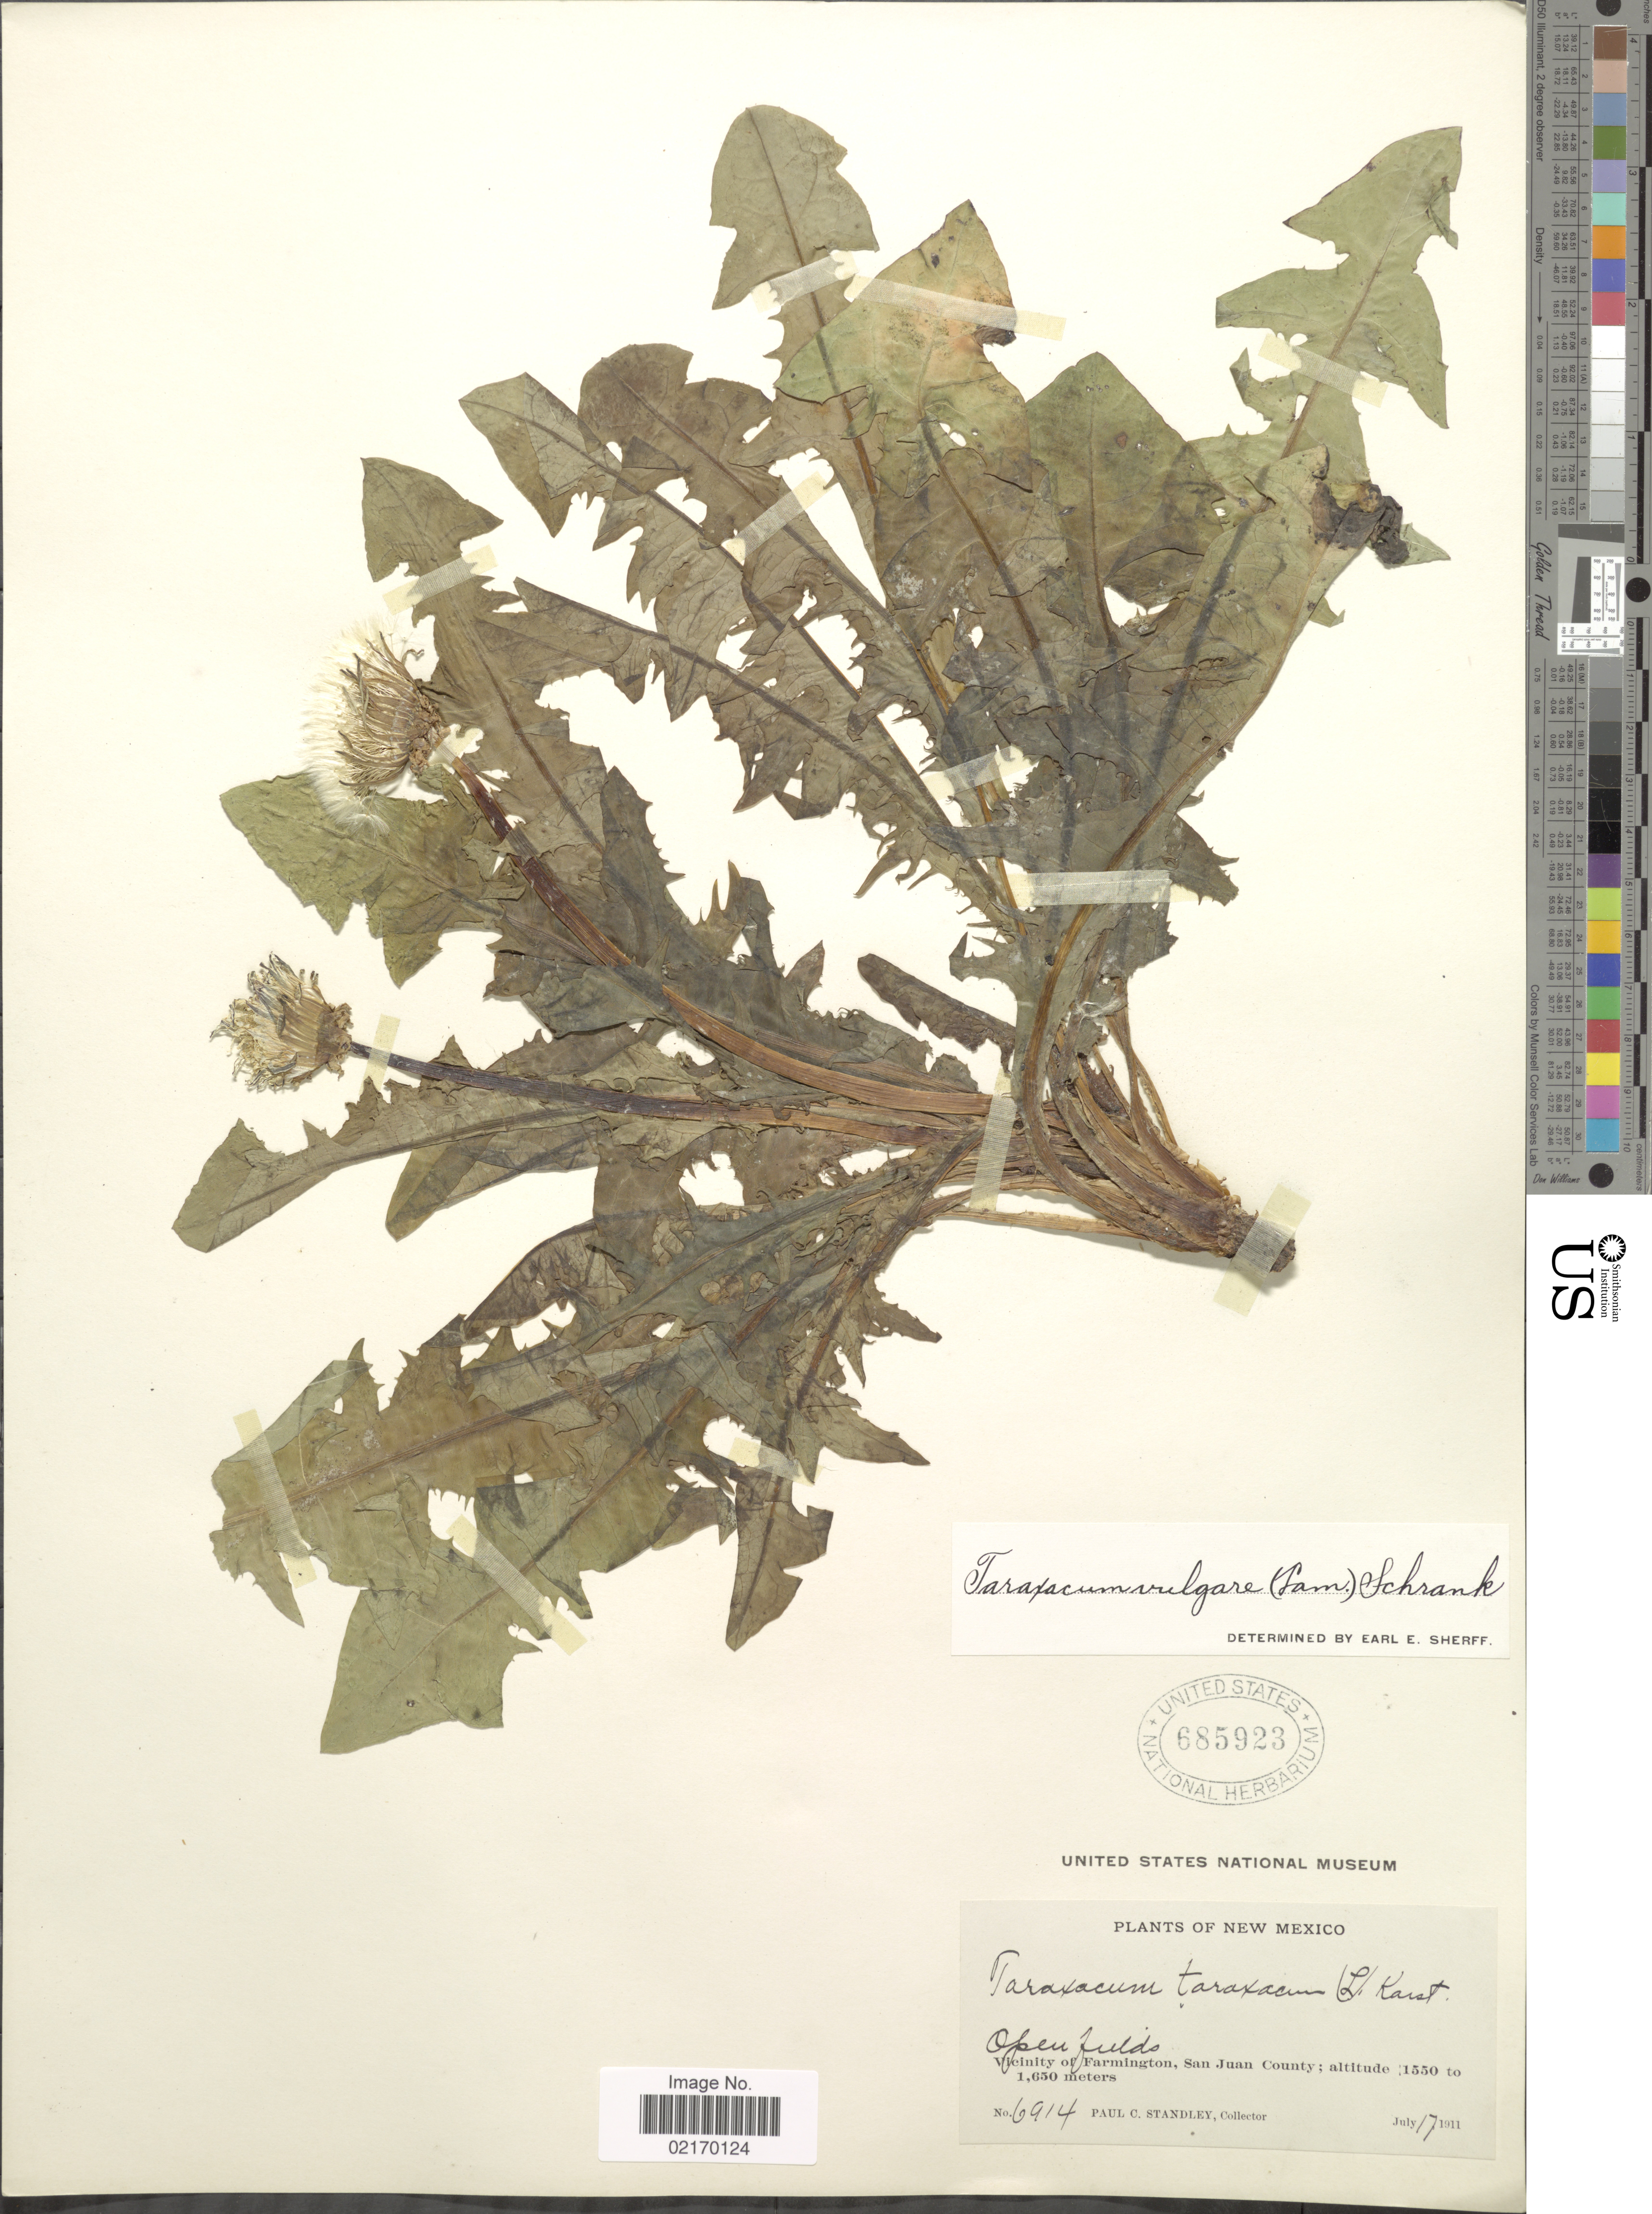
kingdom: Plantae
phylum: Tracheophyta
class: Magnoliopsida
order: Asterales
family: Asteraceae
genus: Taraxacum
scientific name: Taraxacum officinale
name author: G.H. Weber ex F.H. Wigg.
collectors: P. C. Standley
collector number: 6914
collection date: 1911-07-17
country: United States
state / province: New Mexico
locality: Open fields, vicinity of Farmington, San Juan County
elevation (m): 1550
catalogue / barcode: US 685923